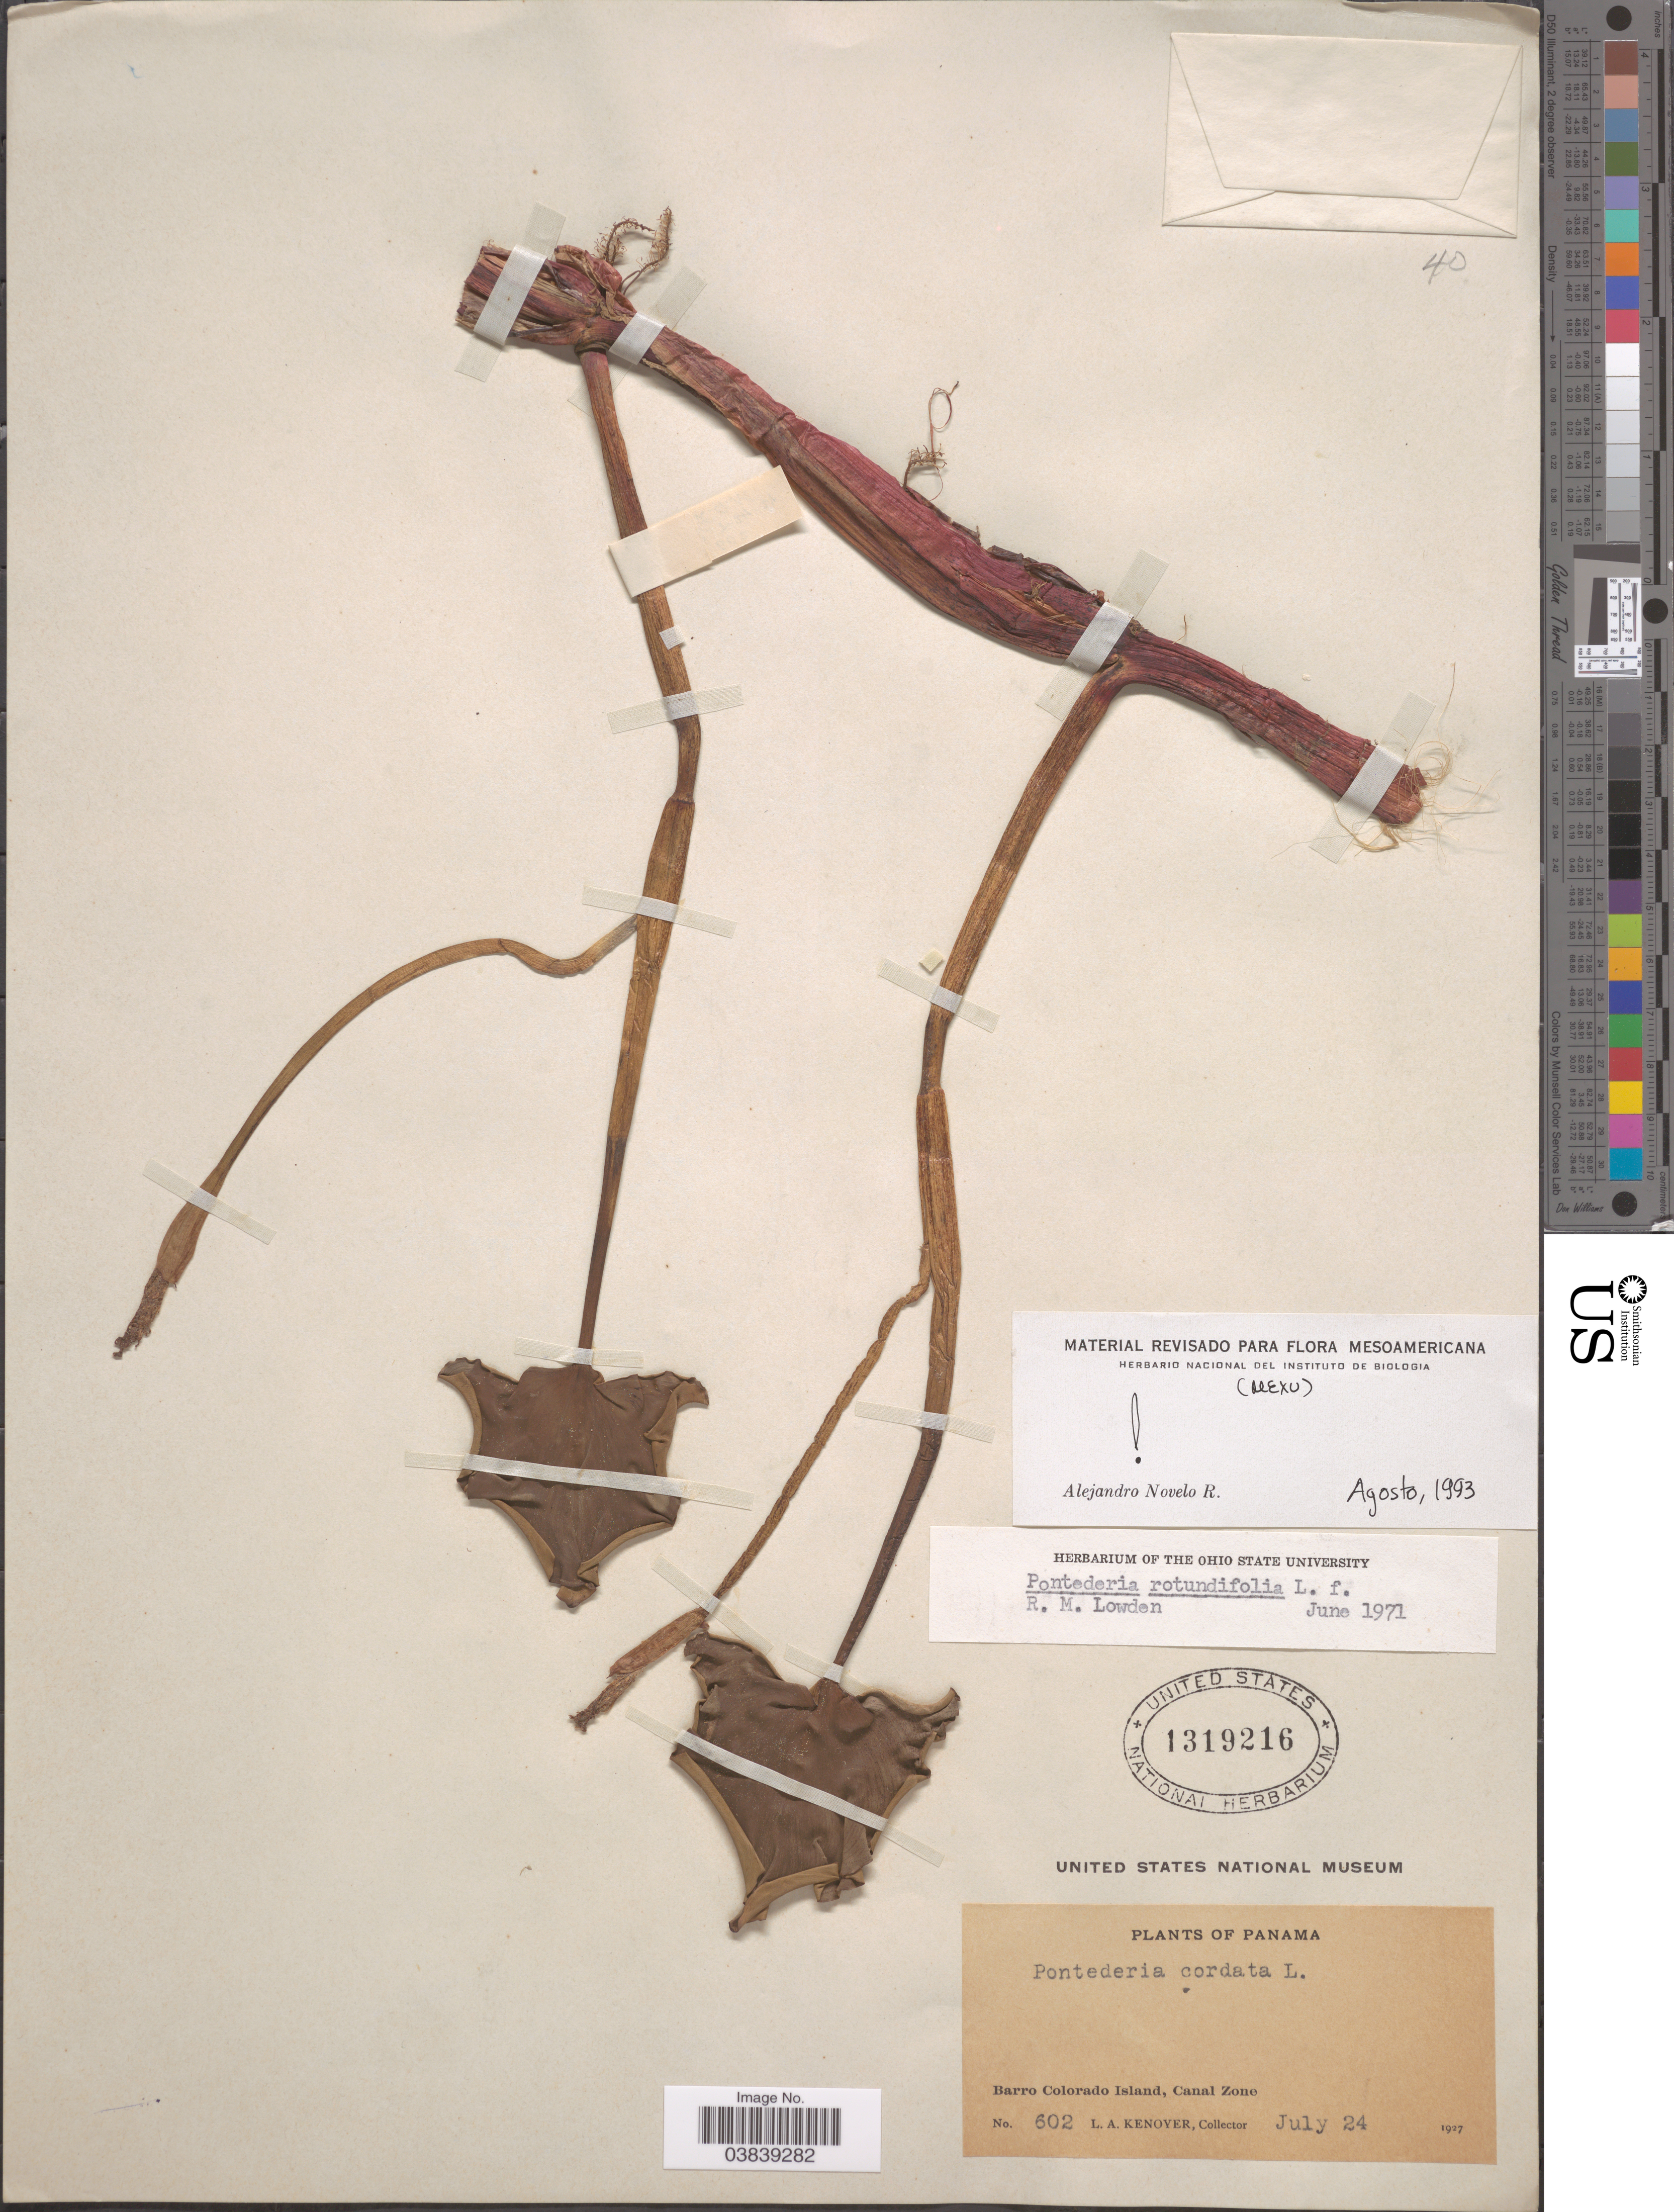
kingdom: Plantae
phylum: Tracheophyta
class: Liliopsida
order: Commelinales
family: Pontederiaceae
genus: Pontederia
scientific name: Pontederia rotundifolia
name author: L. f.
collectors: L. A. Kenoyer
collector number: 602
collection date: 1927-07-24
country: Panama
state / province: Colón / Panamá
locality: Barro Colorado Island, Canal Zone.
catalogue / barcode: US 1319216